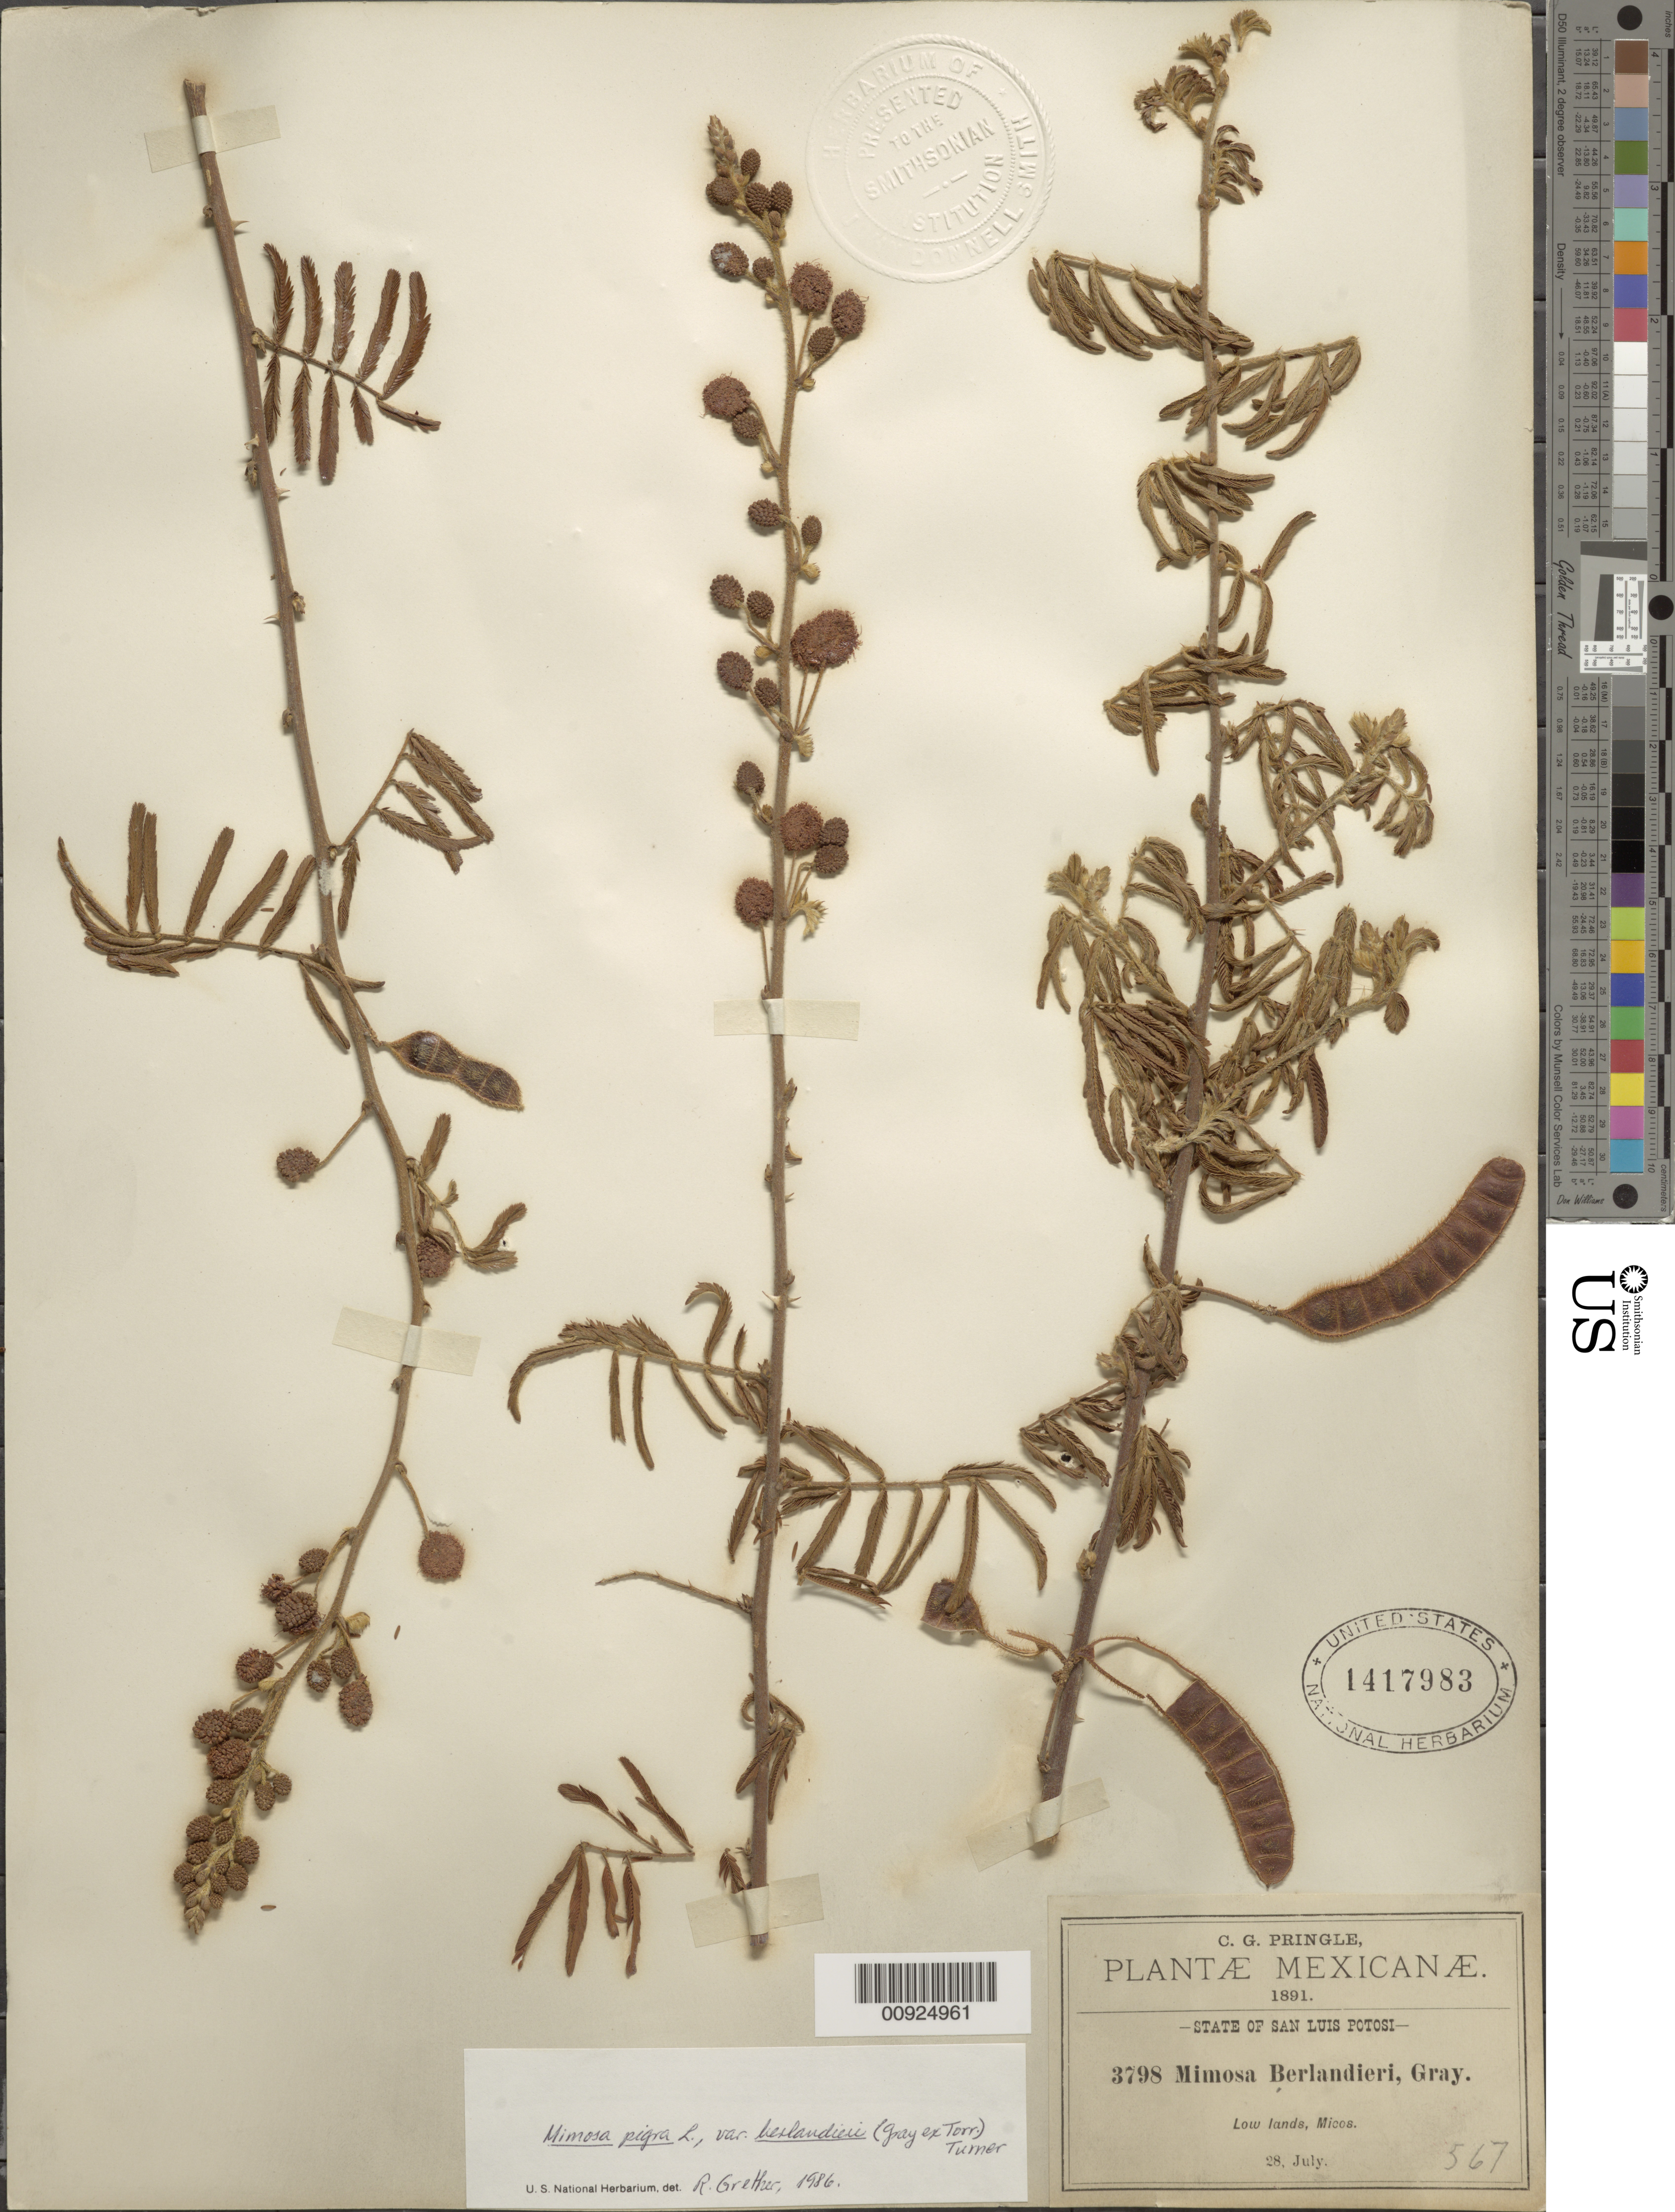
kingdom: Plantae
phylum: Tracheophyta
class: Magnoliopsida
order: Fabales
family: Fabaceae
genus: Mimosa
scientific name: Mimosa asperata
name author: L.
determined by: Strong, Mark T., (BOT), Smithsonian Institution - National Museum of Natural History (UNITED STATES)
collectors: C. G. Pringle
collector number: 3798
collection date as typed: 28 Jul 1891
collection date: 1891-07-28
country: Mexico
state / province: San Luis Potosí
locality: Micos, San Luis Potosí.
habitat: Low lands.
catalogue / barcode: US 1417983